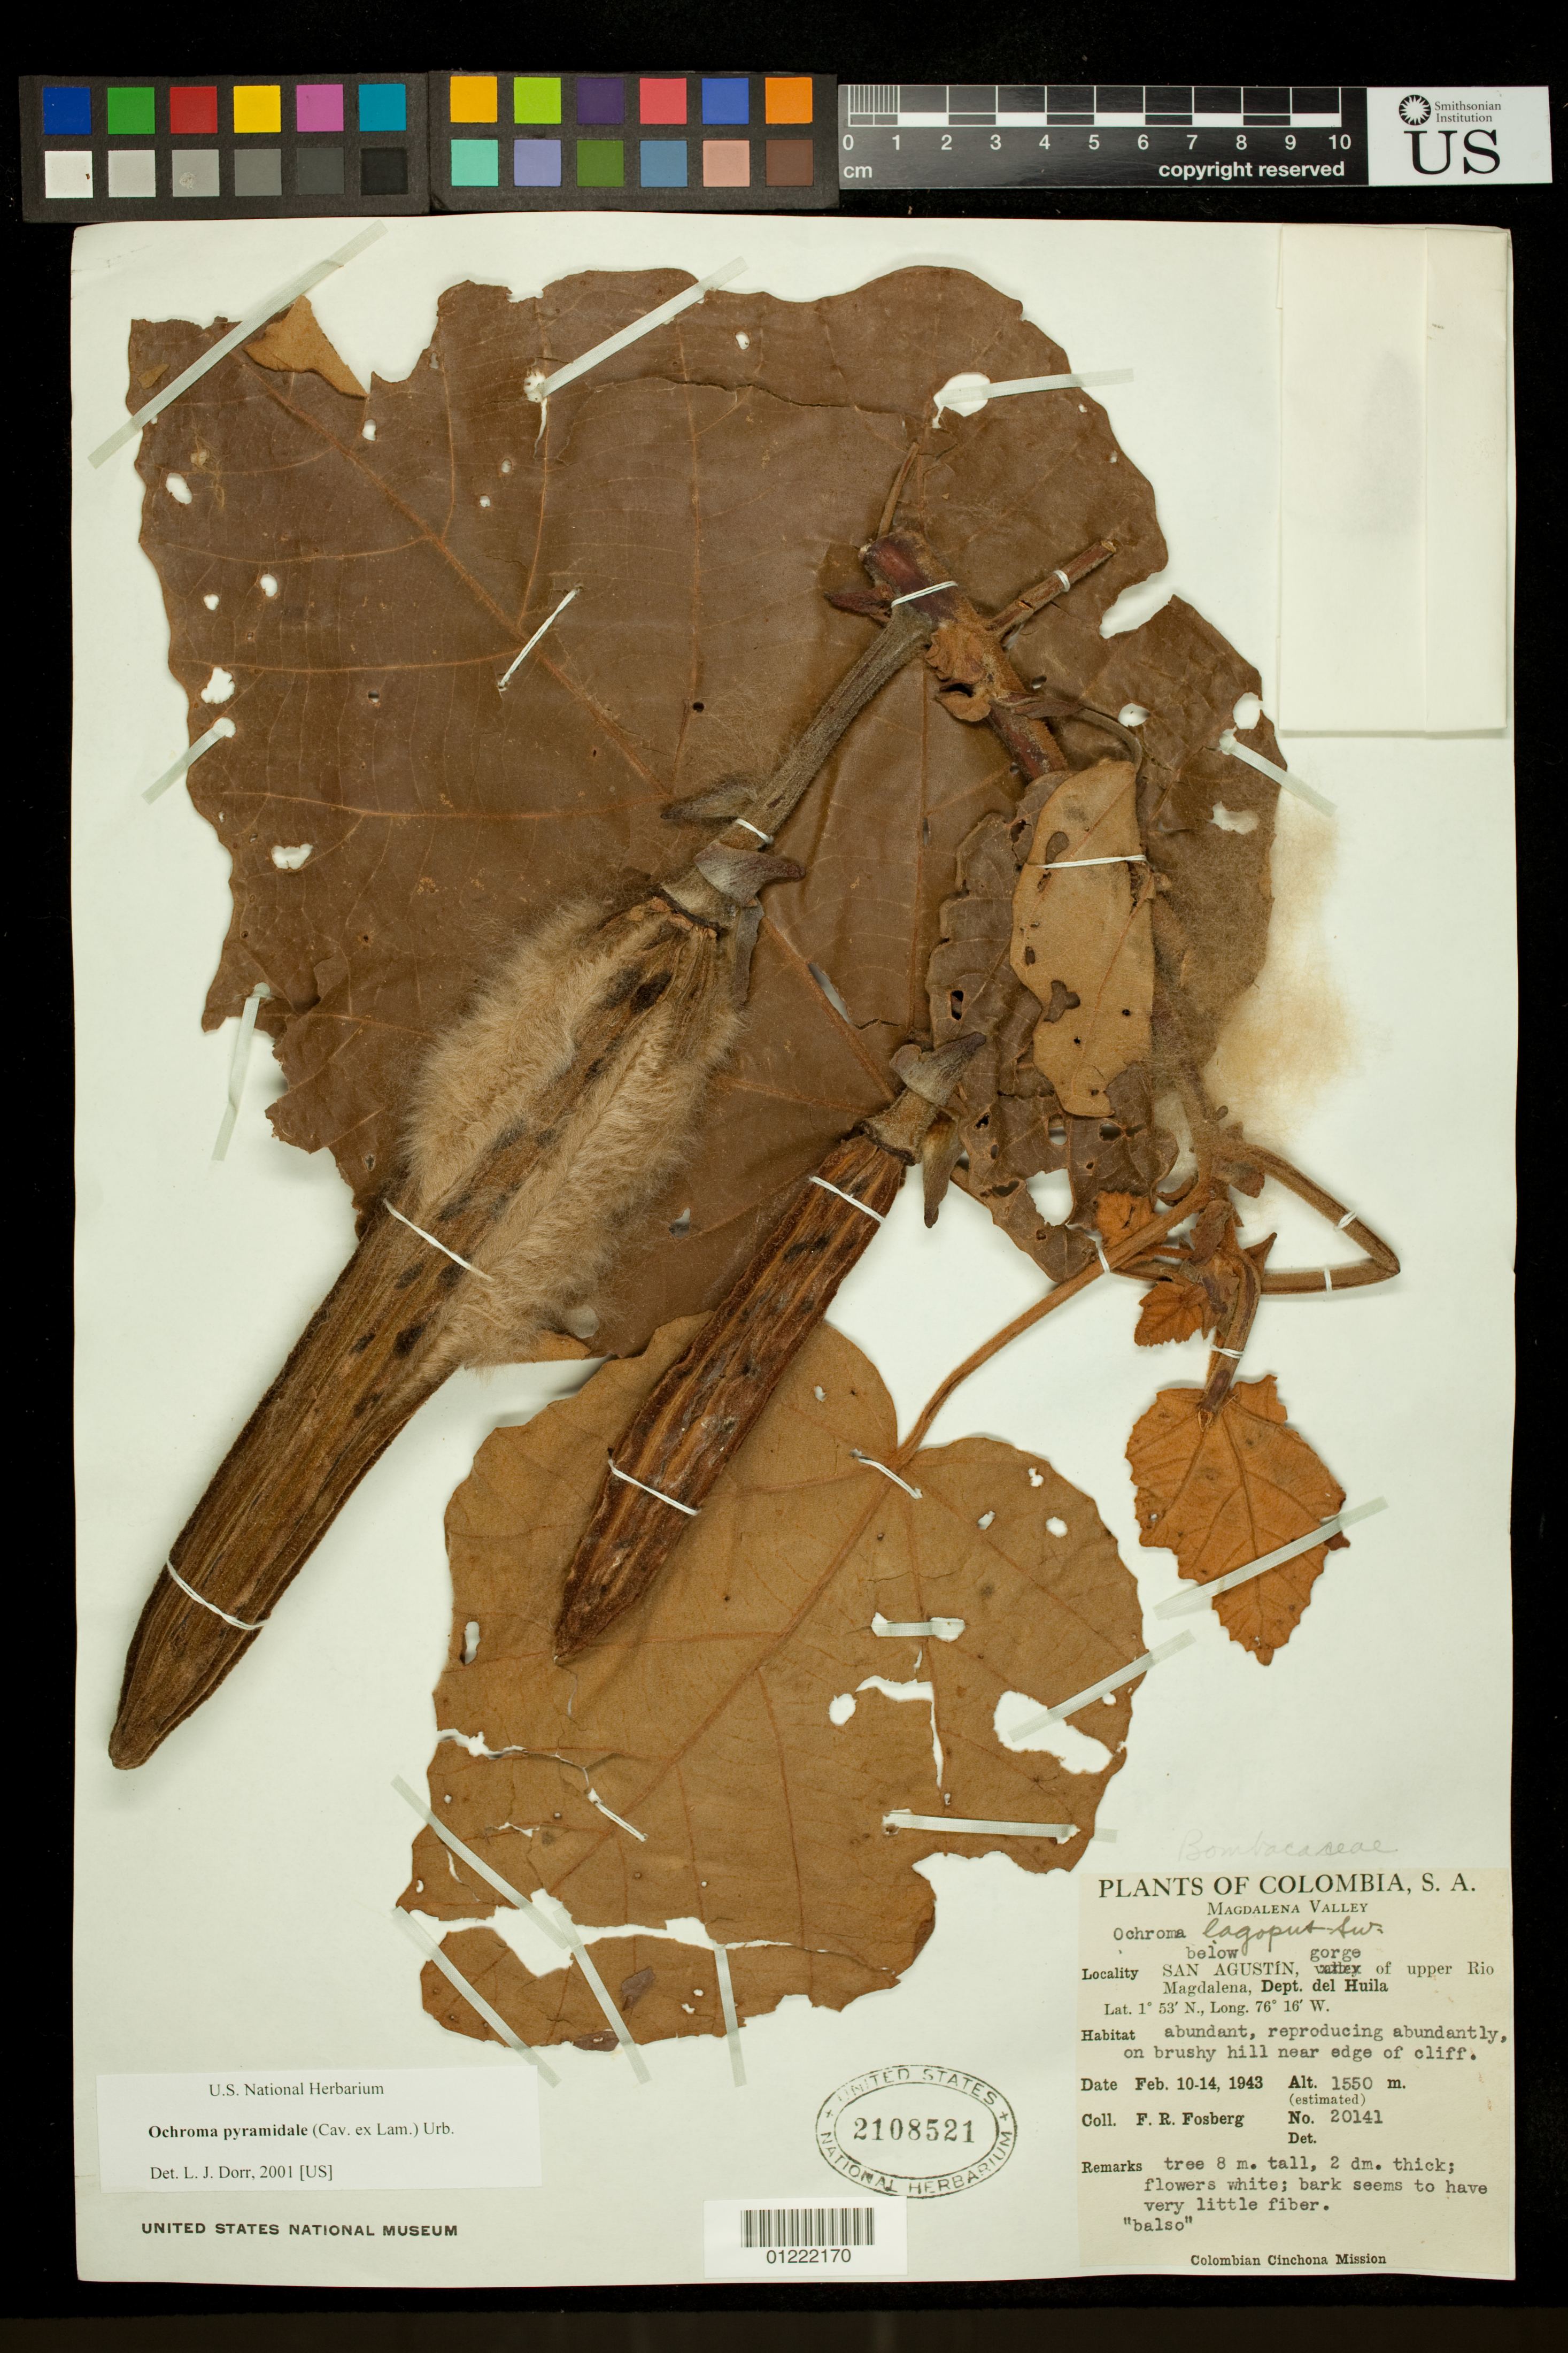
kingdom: Plantae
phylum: Tracheophyta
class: Magnoliopsida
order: Malvales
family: Malvaceae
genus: Ochroma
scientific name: Ochroma pyramidale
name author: (Cav. ex Lam.) Urb.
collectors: F. R. Fosberg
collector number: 20141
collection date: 1943-02-10/1943-02-14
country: Colombia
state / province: Huila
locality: Magdalena Valley. San Agustín, gorge of upper Rio Magdalena. Brushy hill near edge of cliff.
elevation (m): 1550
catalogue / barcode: US 2108521